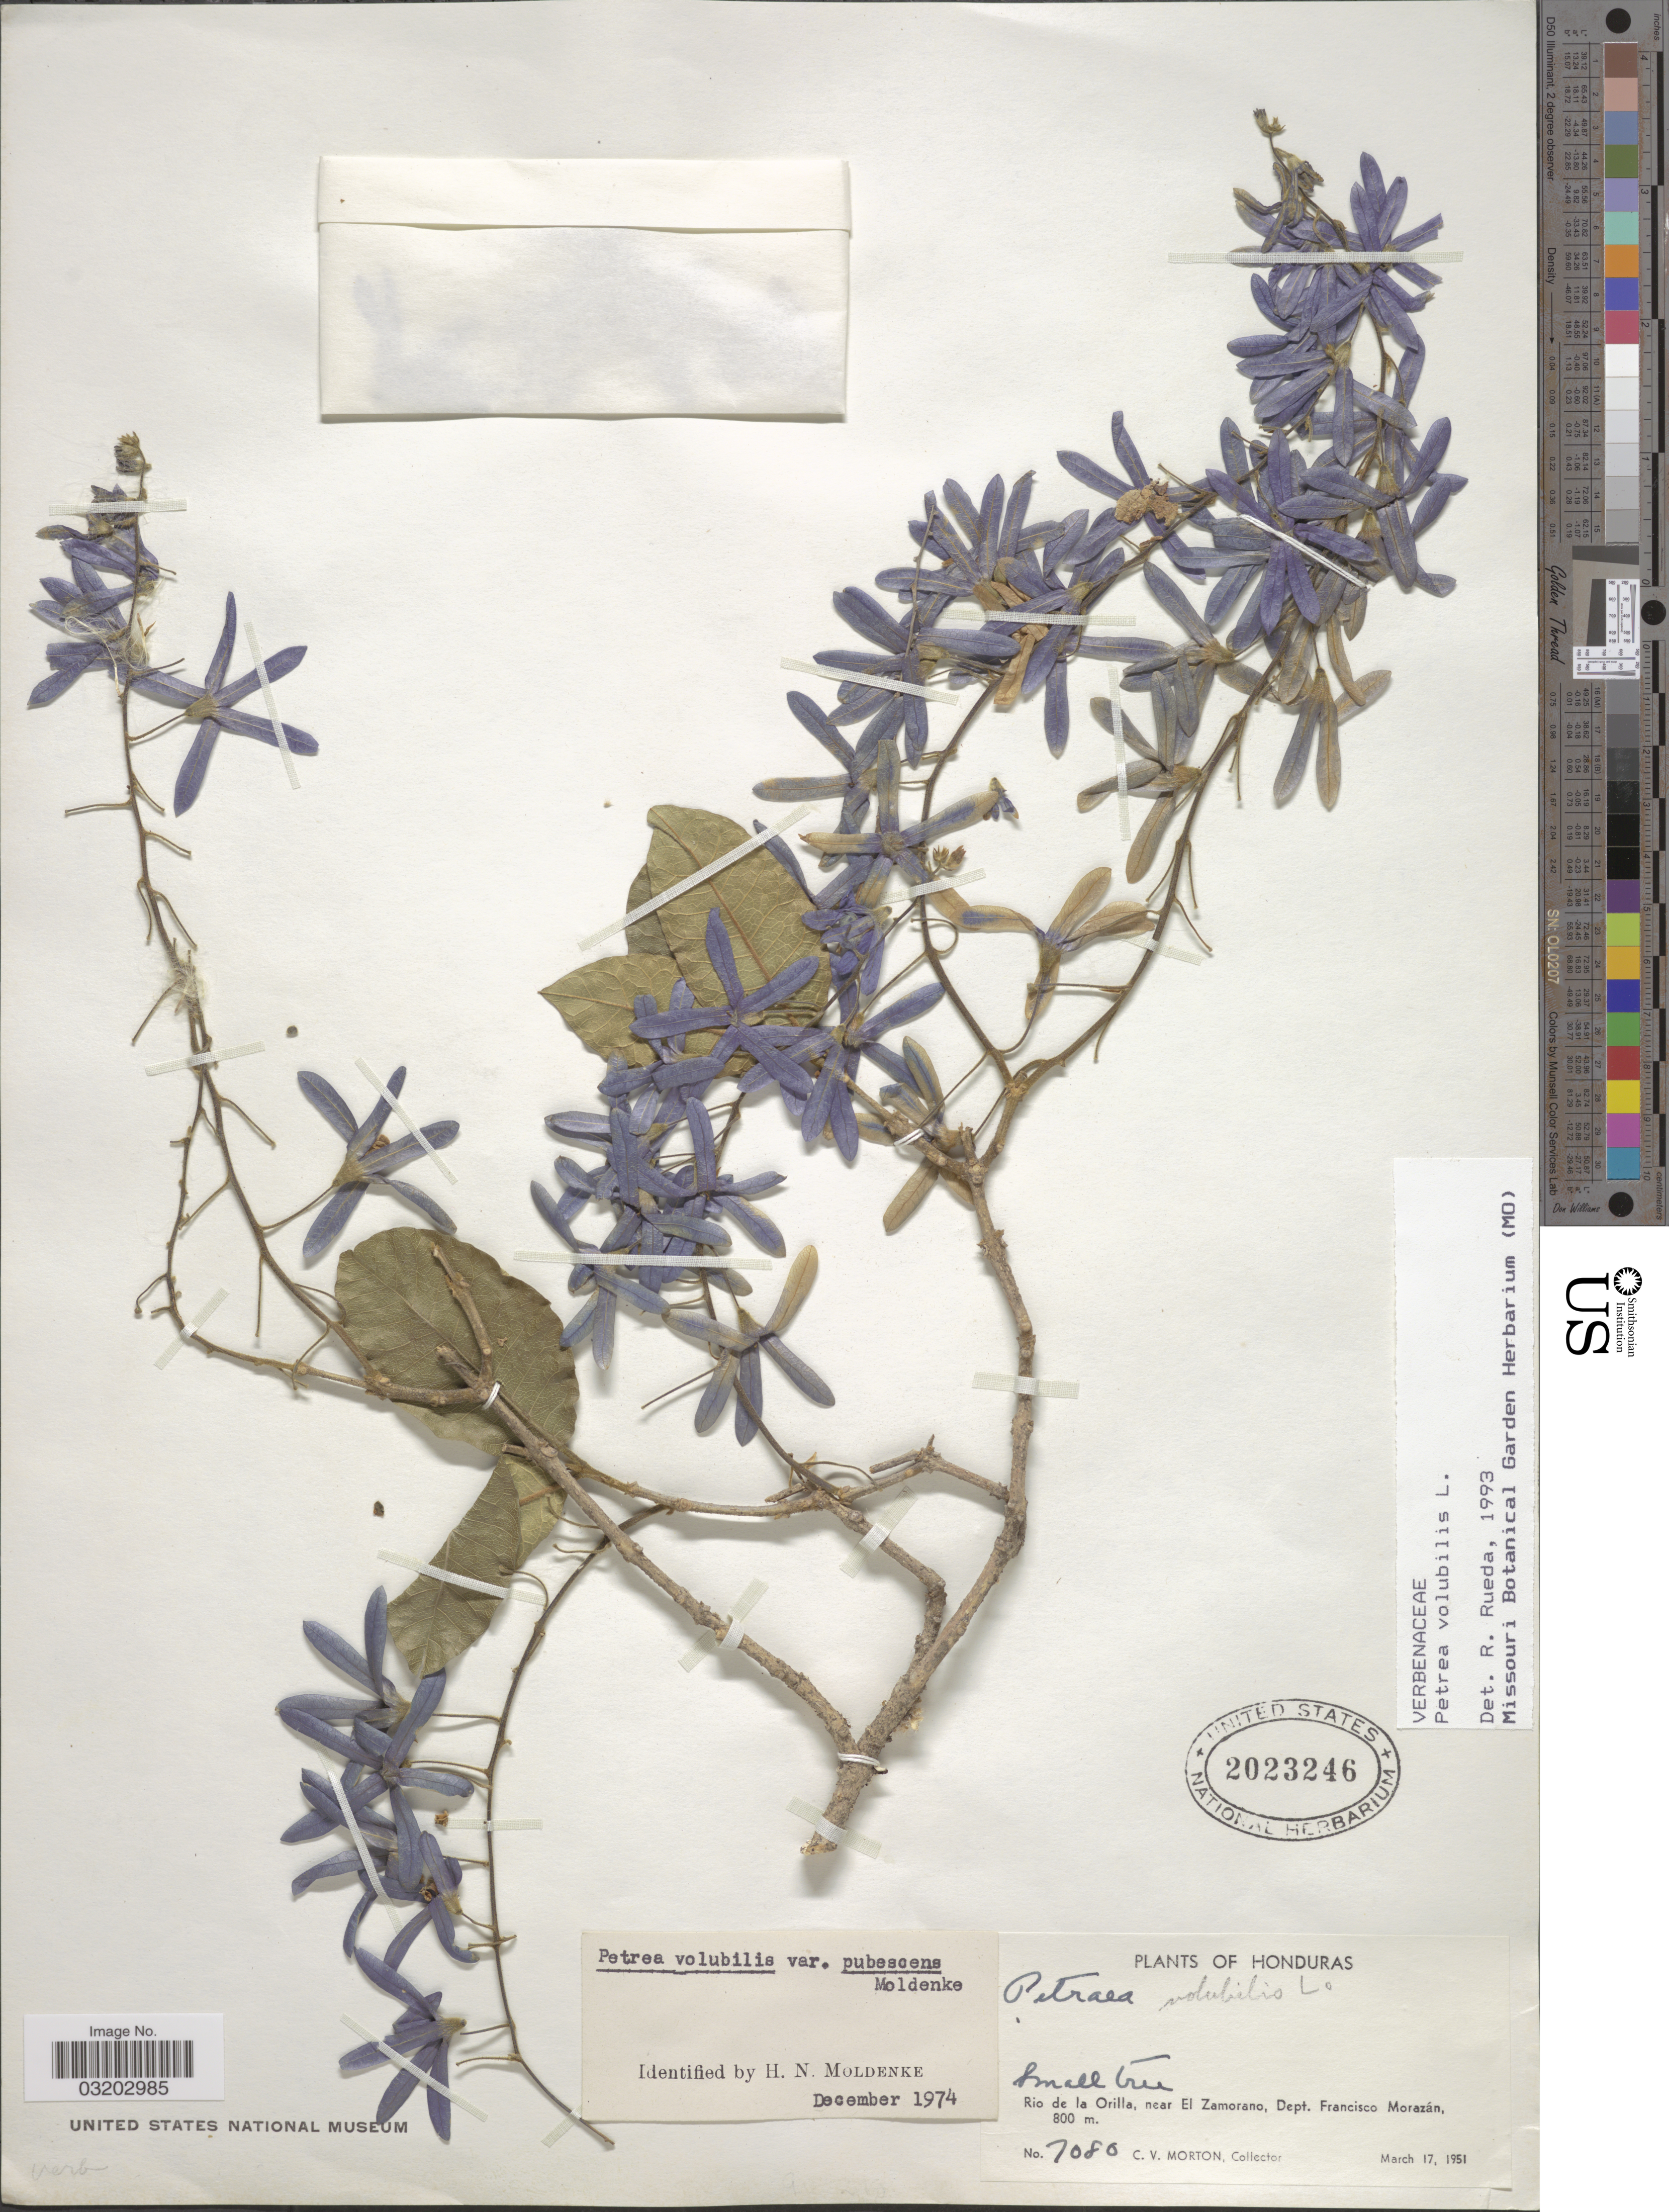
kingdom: Plantae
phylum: Tracheophyta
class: Magnoliopsida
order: Lamiales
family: Verbenaceae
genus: Petrea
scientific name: Petrea volubilis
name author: L.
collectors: C. V. Morton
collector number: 7080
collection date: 1951-03-17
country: Honduras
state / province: Fco. Morazán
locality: Rio de la Orilla, near El Zamorano, Dept. Francisco Morazán.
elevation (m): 800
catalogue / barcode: US 2023246